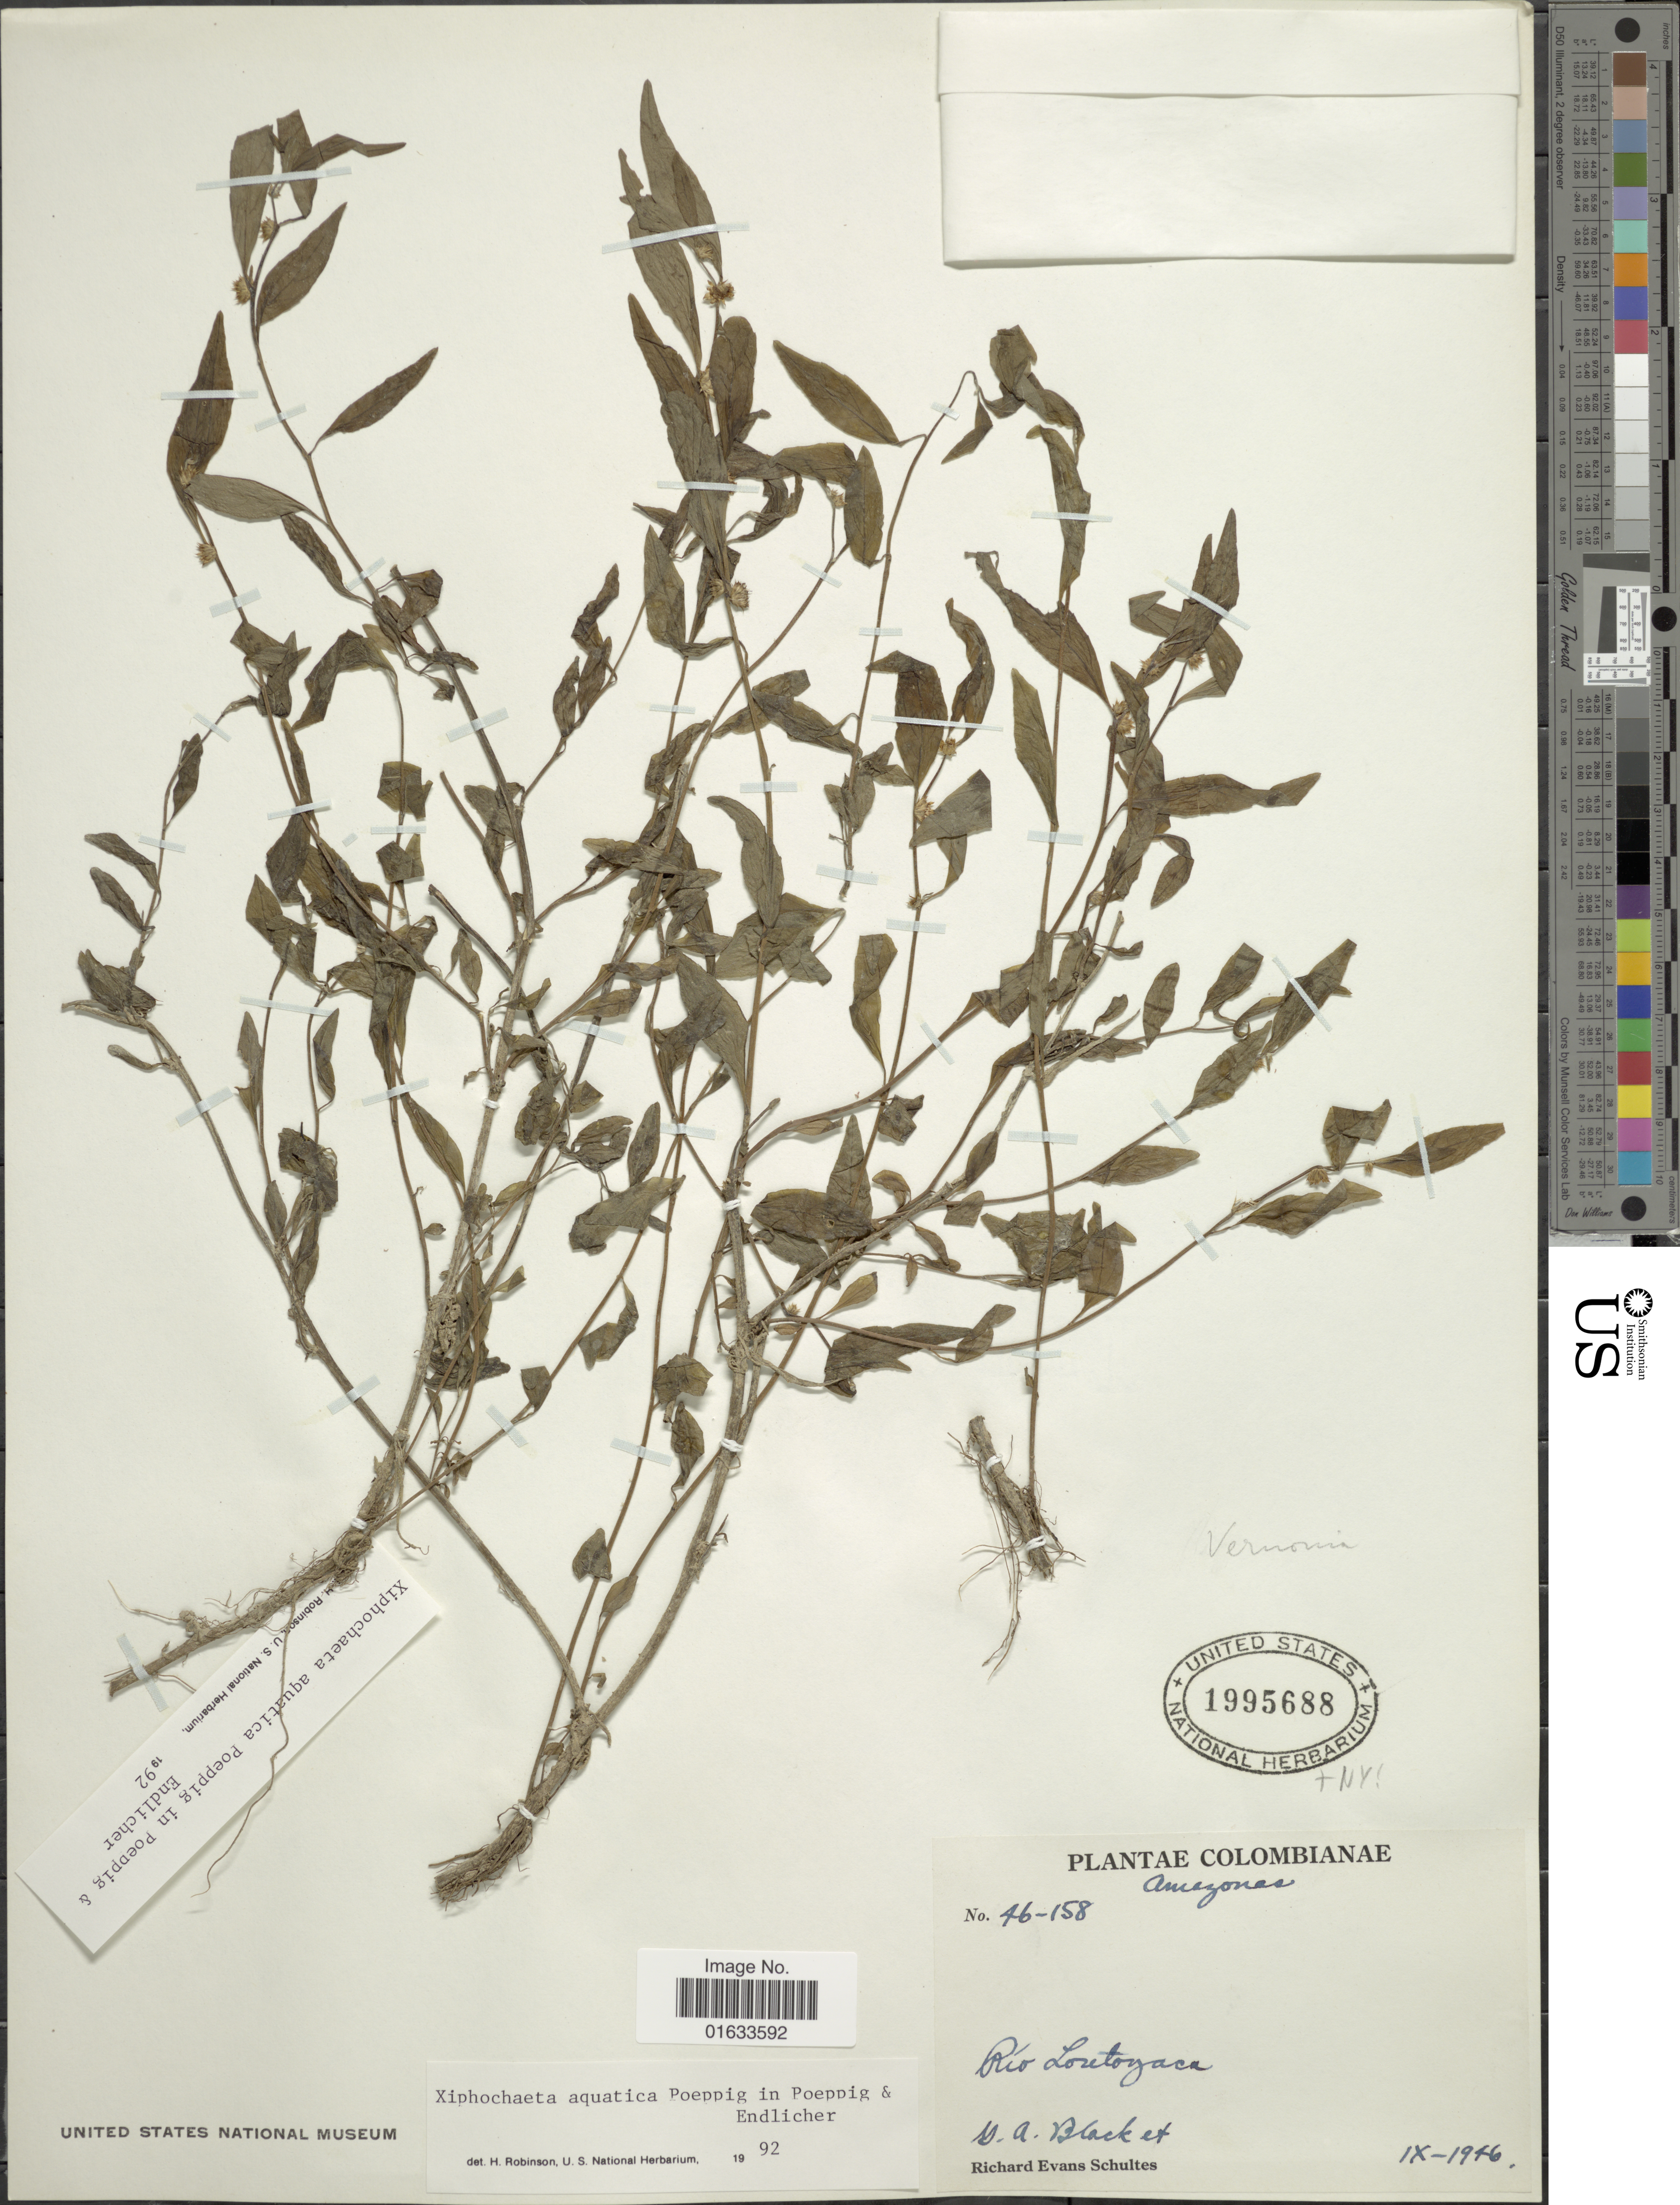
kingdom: Plantae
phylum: Tracheophyta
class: Magnoliopsida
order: Asterales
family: Asteraceae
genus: Xiphochaeta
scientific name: Xiphochaeta aquatica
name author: Poepp.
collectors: G. A. Black & R. E. Schultes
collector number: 46-158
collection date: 1946-09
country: Colombia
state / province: Amazônas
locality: Río Loutoyaca.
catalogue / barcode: US 1995688